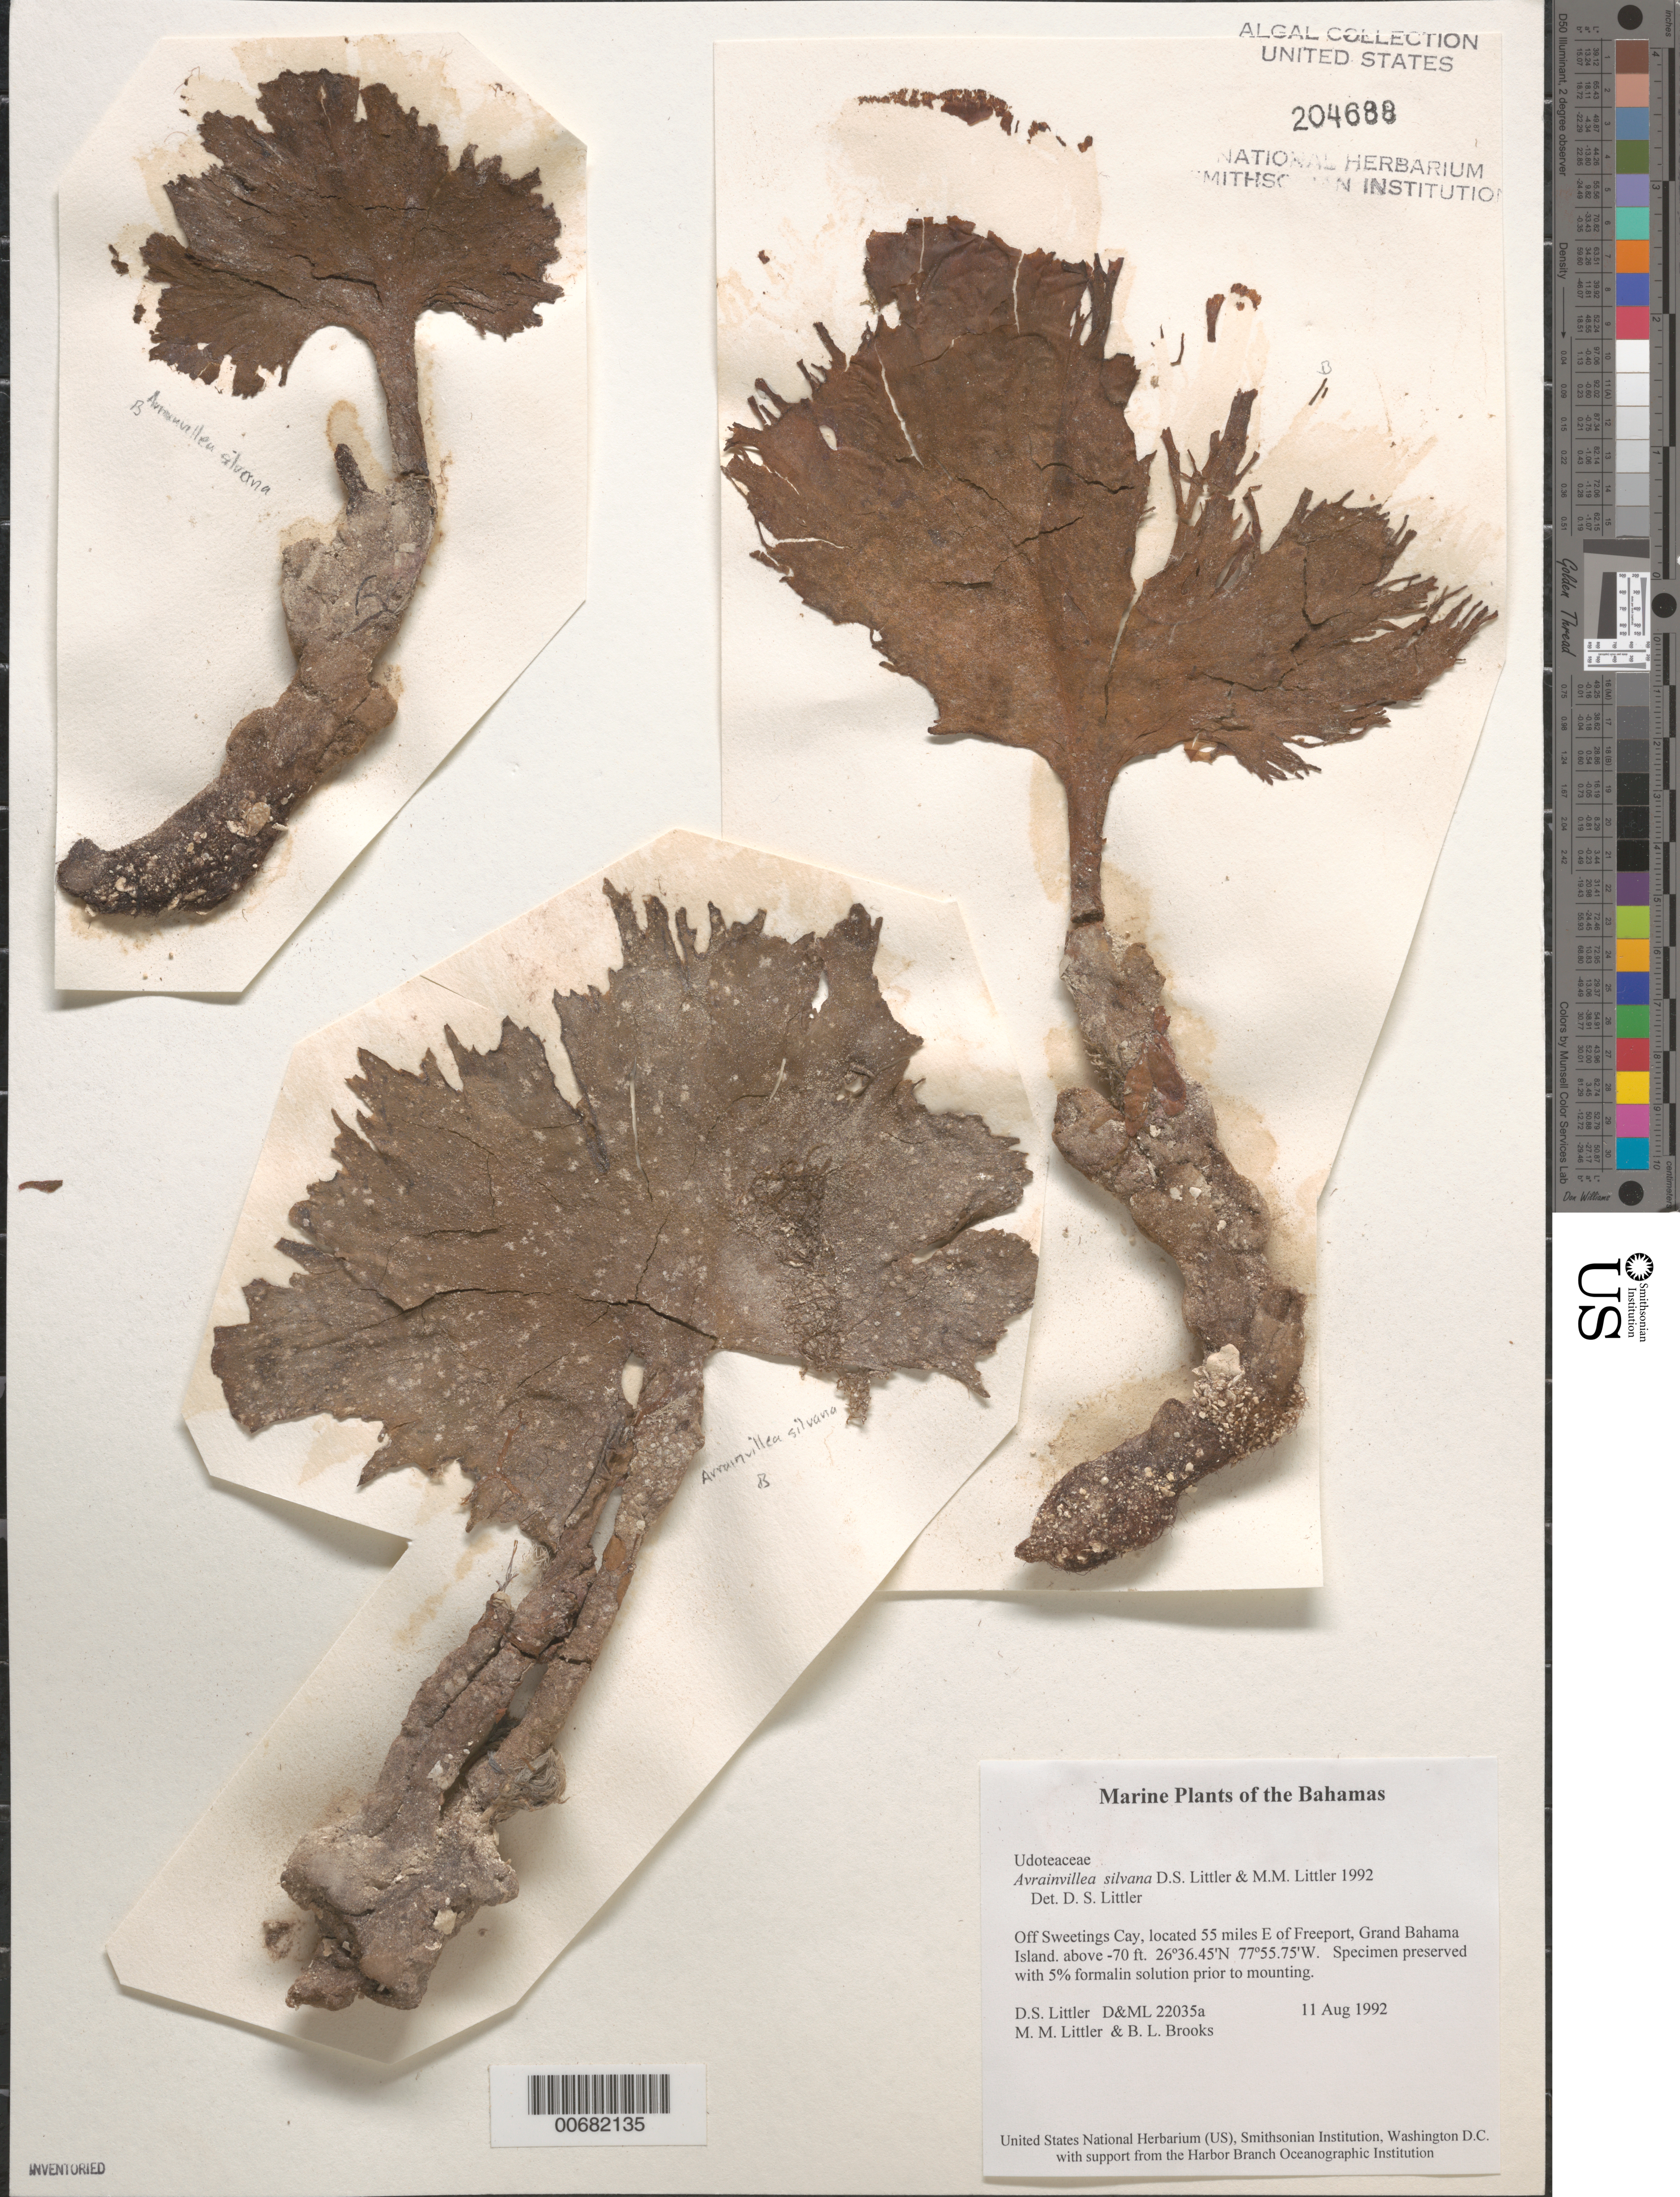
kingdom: Plantae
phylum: Chlorophyta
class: Ulvophyceae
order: Bryopsidales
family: Dichotomosiphonaceae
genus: Avrainvillea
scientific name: Avrainvillea silvana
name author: D.S. Littler & Littler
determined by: Littler, D. S.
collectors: D. S. Littler, M. M. Littler & B. Brooks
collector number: D&ML 22035a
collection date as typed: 11 Aug 1992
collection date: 1992-08-11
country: Bahamas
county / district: Grand Bahama District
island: Sweetings Cay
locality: Off Sweetings Cay, 55 miles east of Freeport, Grand Bahama Island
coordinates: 26 36.45' N, 77 55.75' W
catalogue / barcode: US 204688